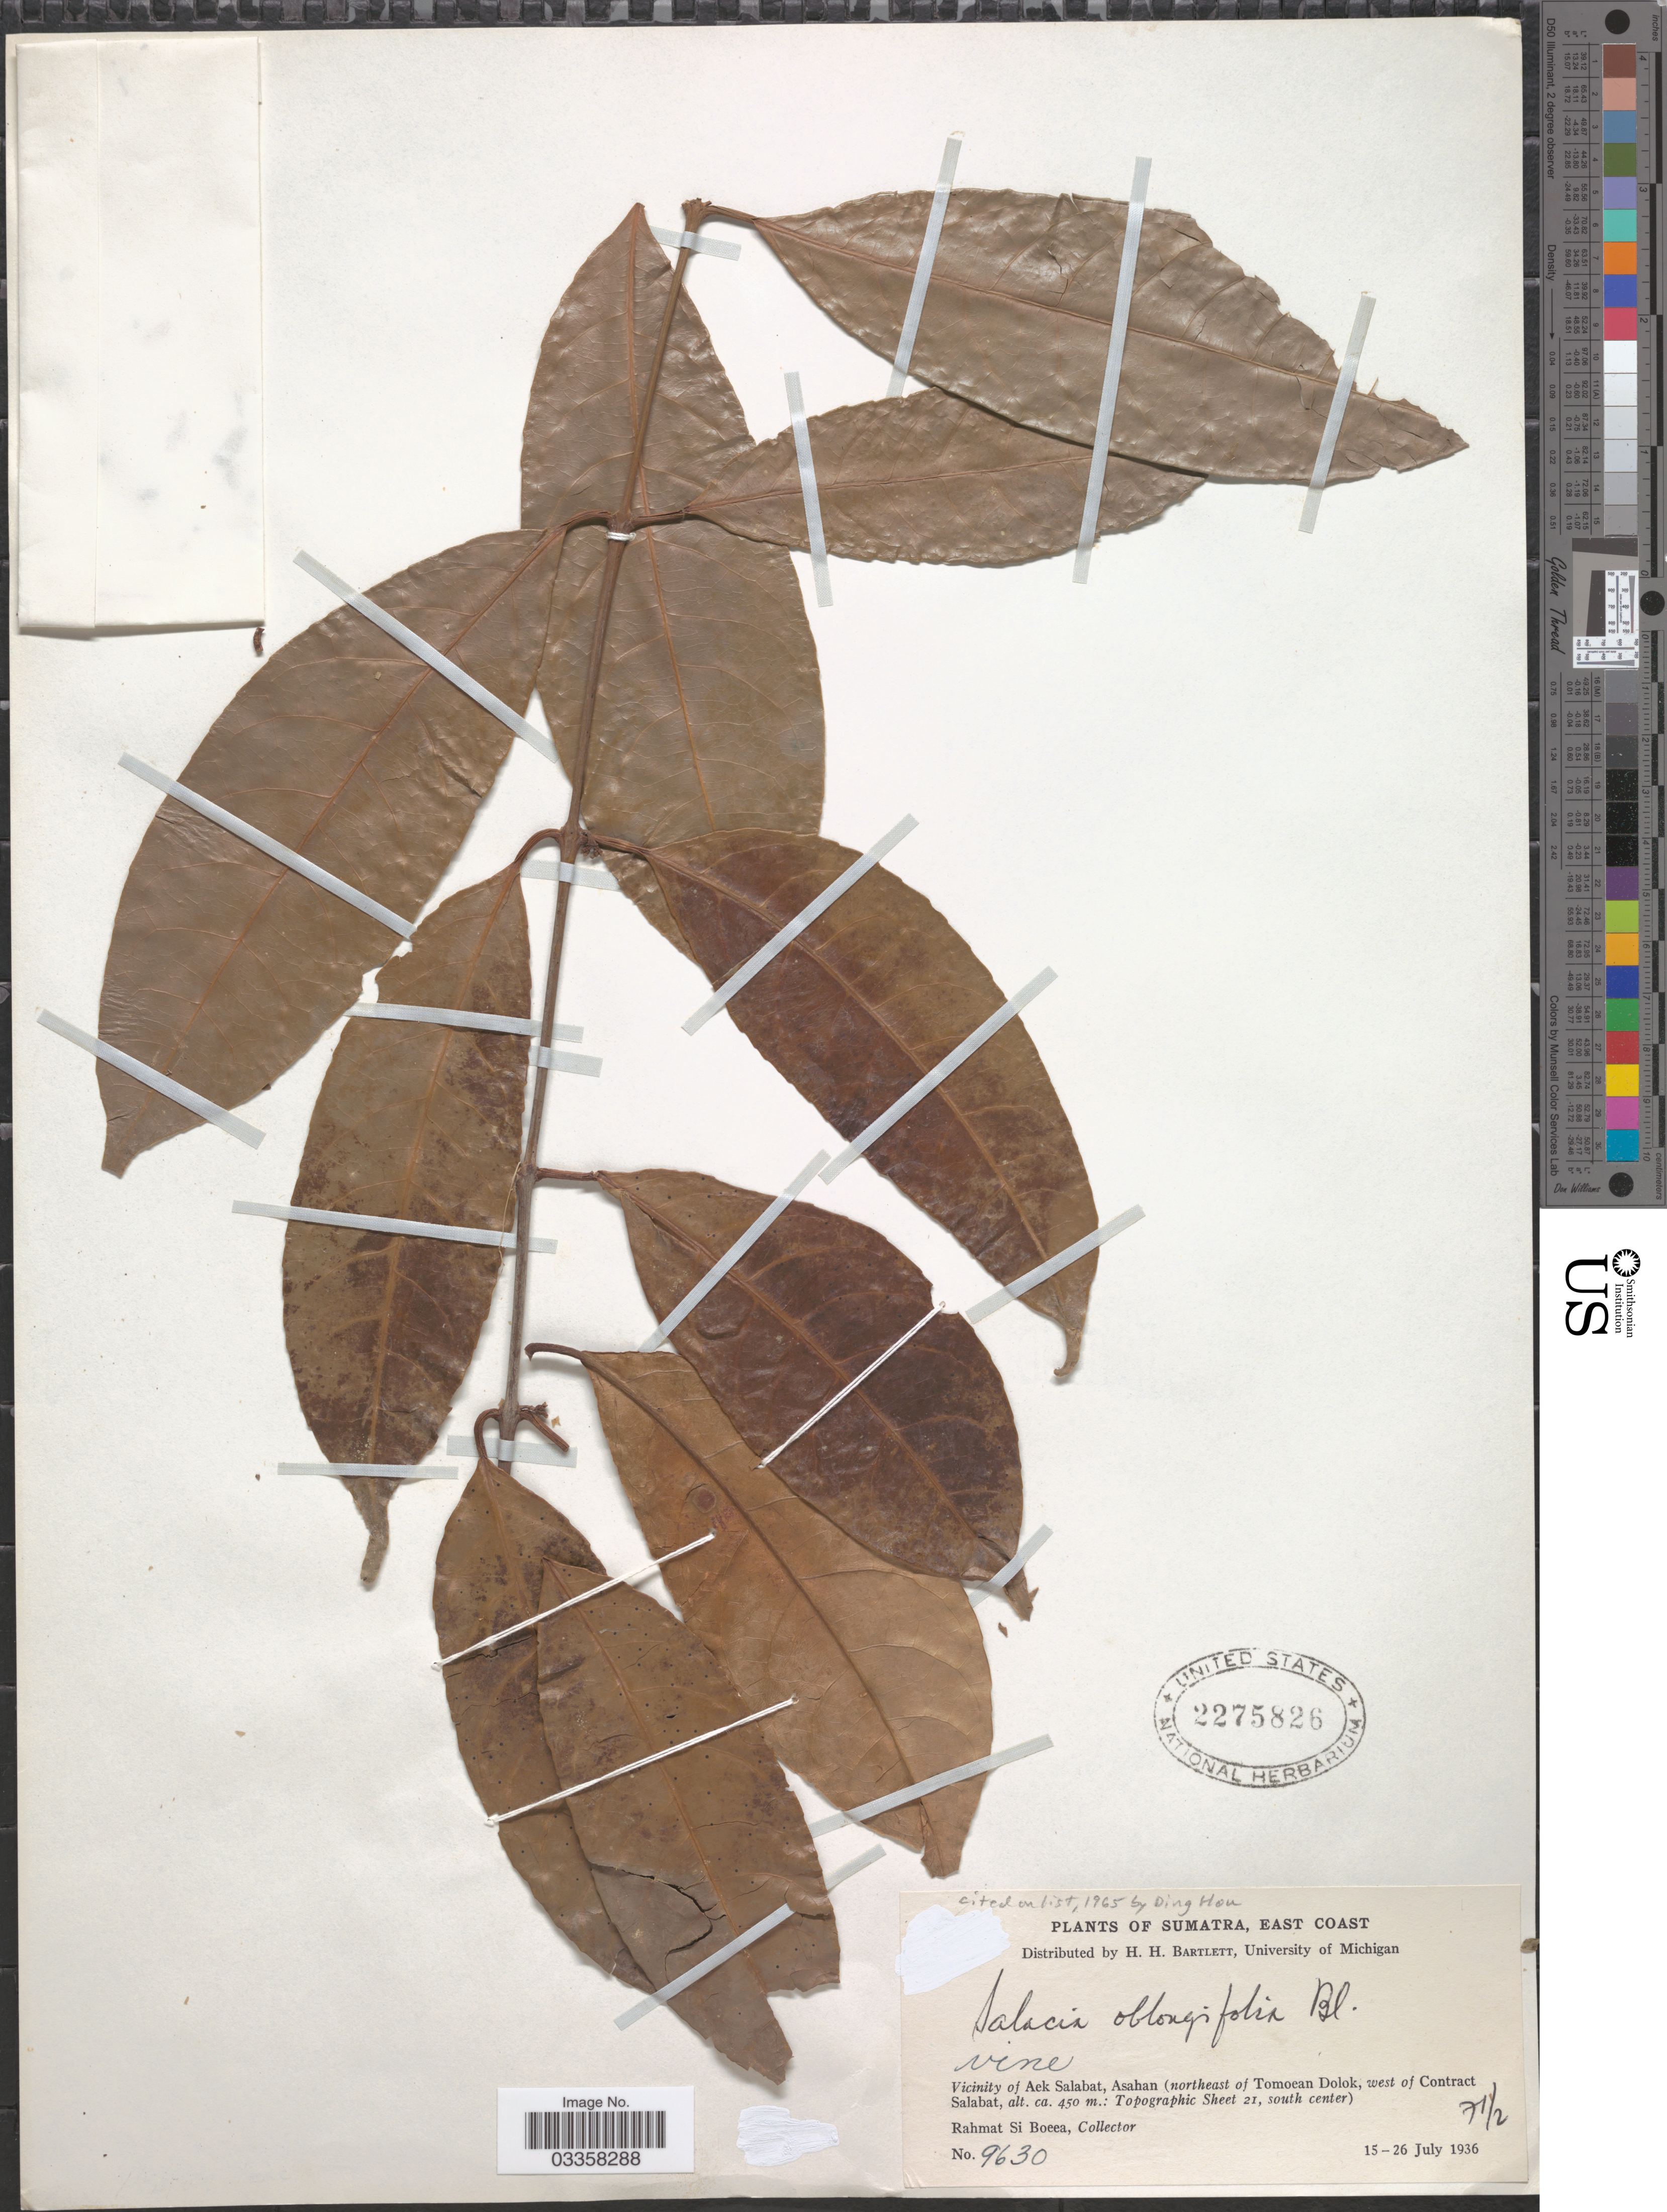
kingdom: Plantae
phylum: Tracheophyta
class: Magnoliopsida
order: Celastrales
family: Celastraceae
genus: Salacia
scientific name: Salacia oblongifolia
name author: (Mart.) G. Don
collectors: Rahmat Si Boeea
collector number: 9630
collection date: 1936-07-15/1936-07-26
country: Indonesia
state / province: Sumatra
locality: Sumatra, East Coast. Vicinity of Aek Salabat, Asahan (northeast of Tomoean Dolok, west of Contract Salabat, Topographic Sheet 21, south center).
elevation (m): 450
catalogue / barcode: US 2275826